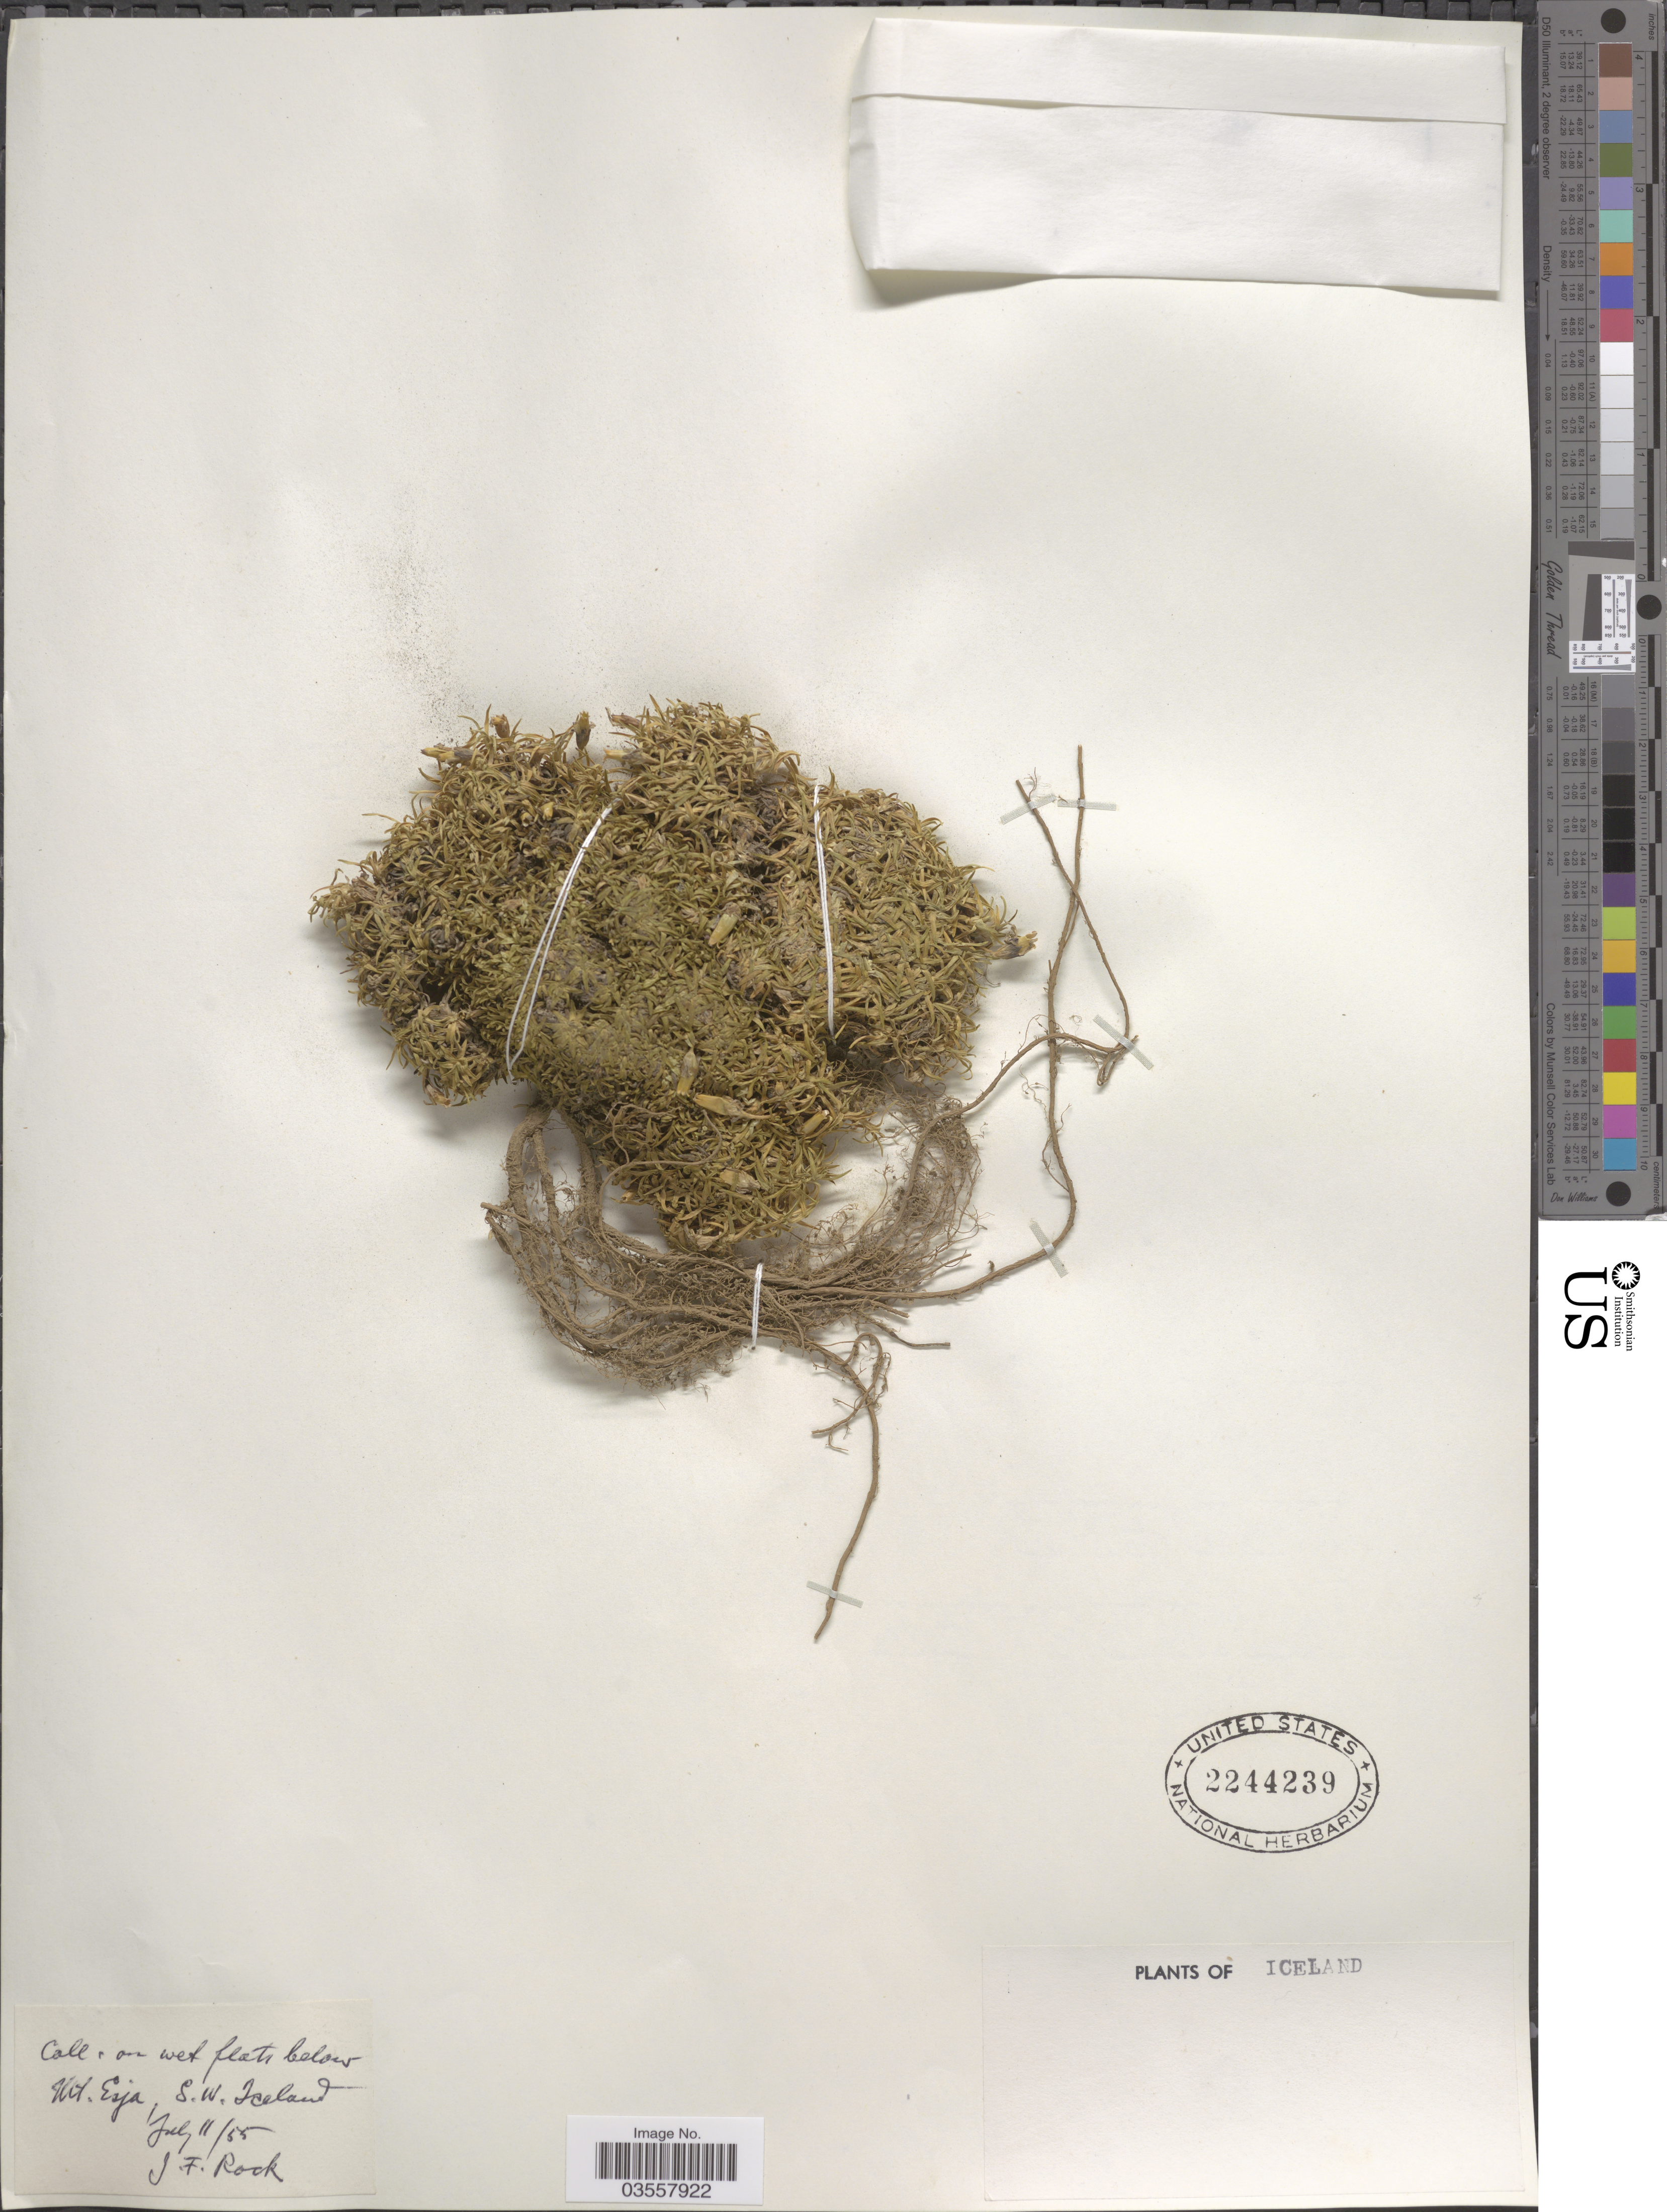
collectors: J. Rock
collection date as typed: Transcribed d/m/y: 11/7/55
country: Iceland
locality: Mt. Esja, S. W. Iceland.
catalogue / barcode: US 2244239